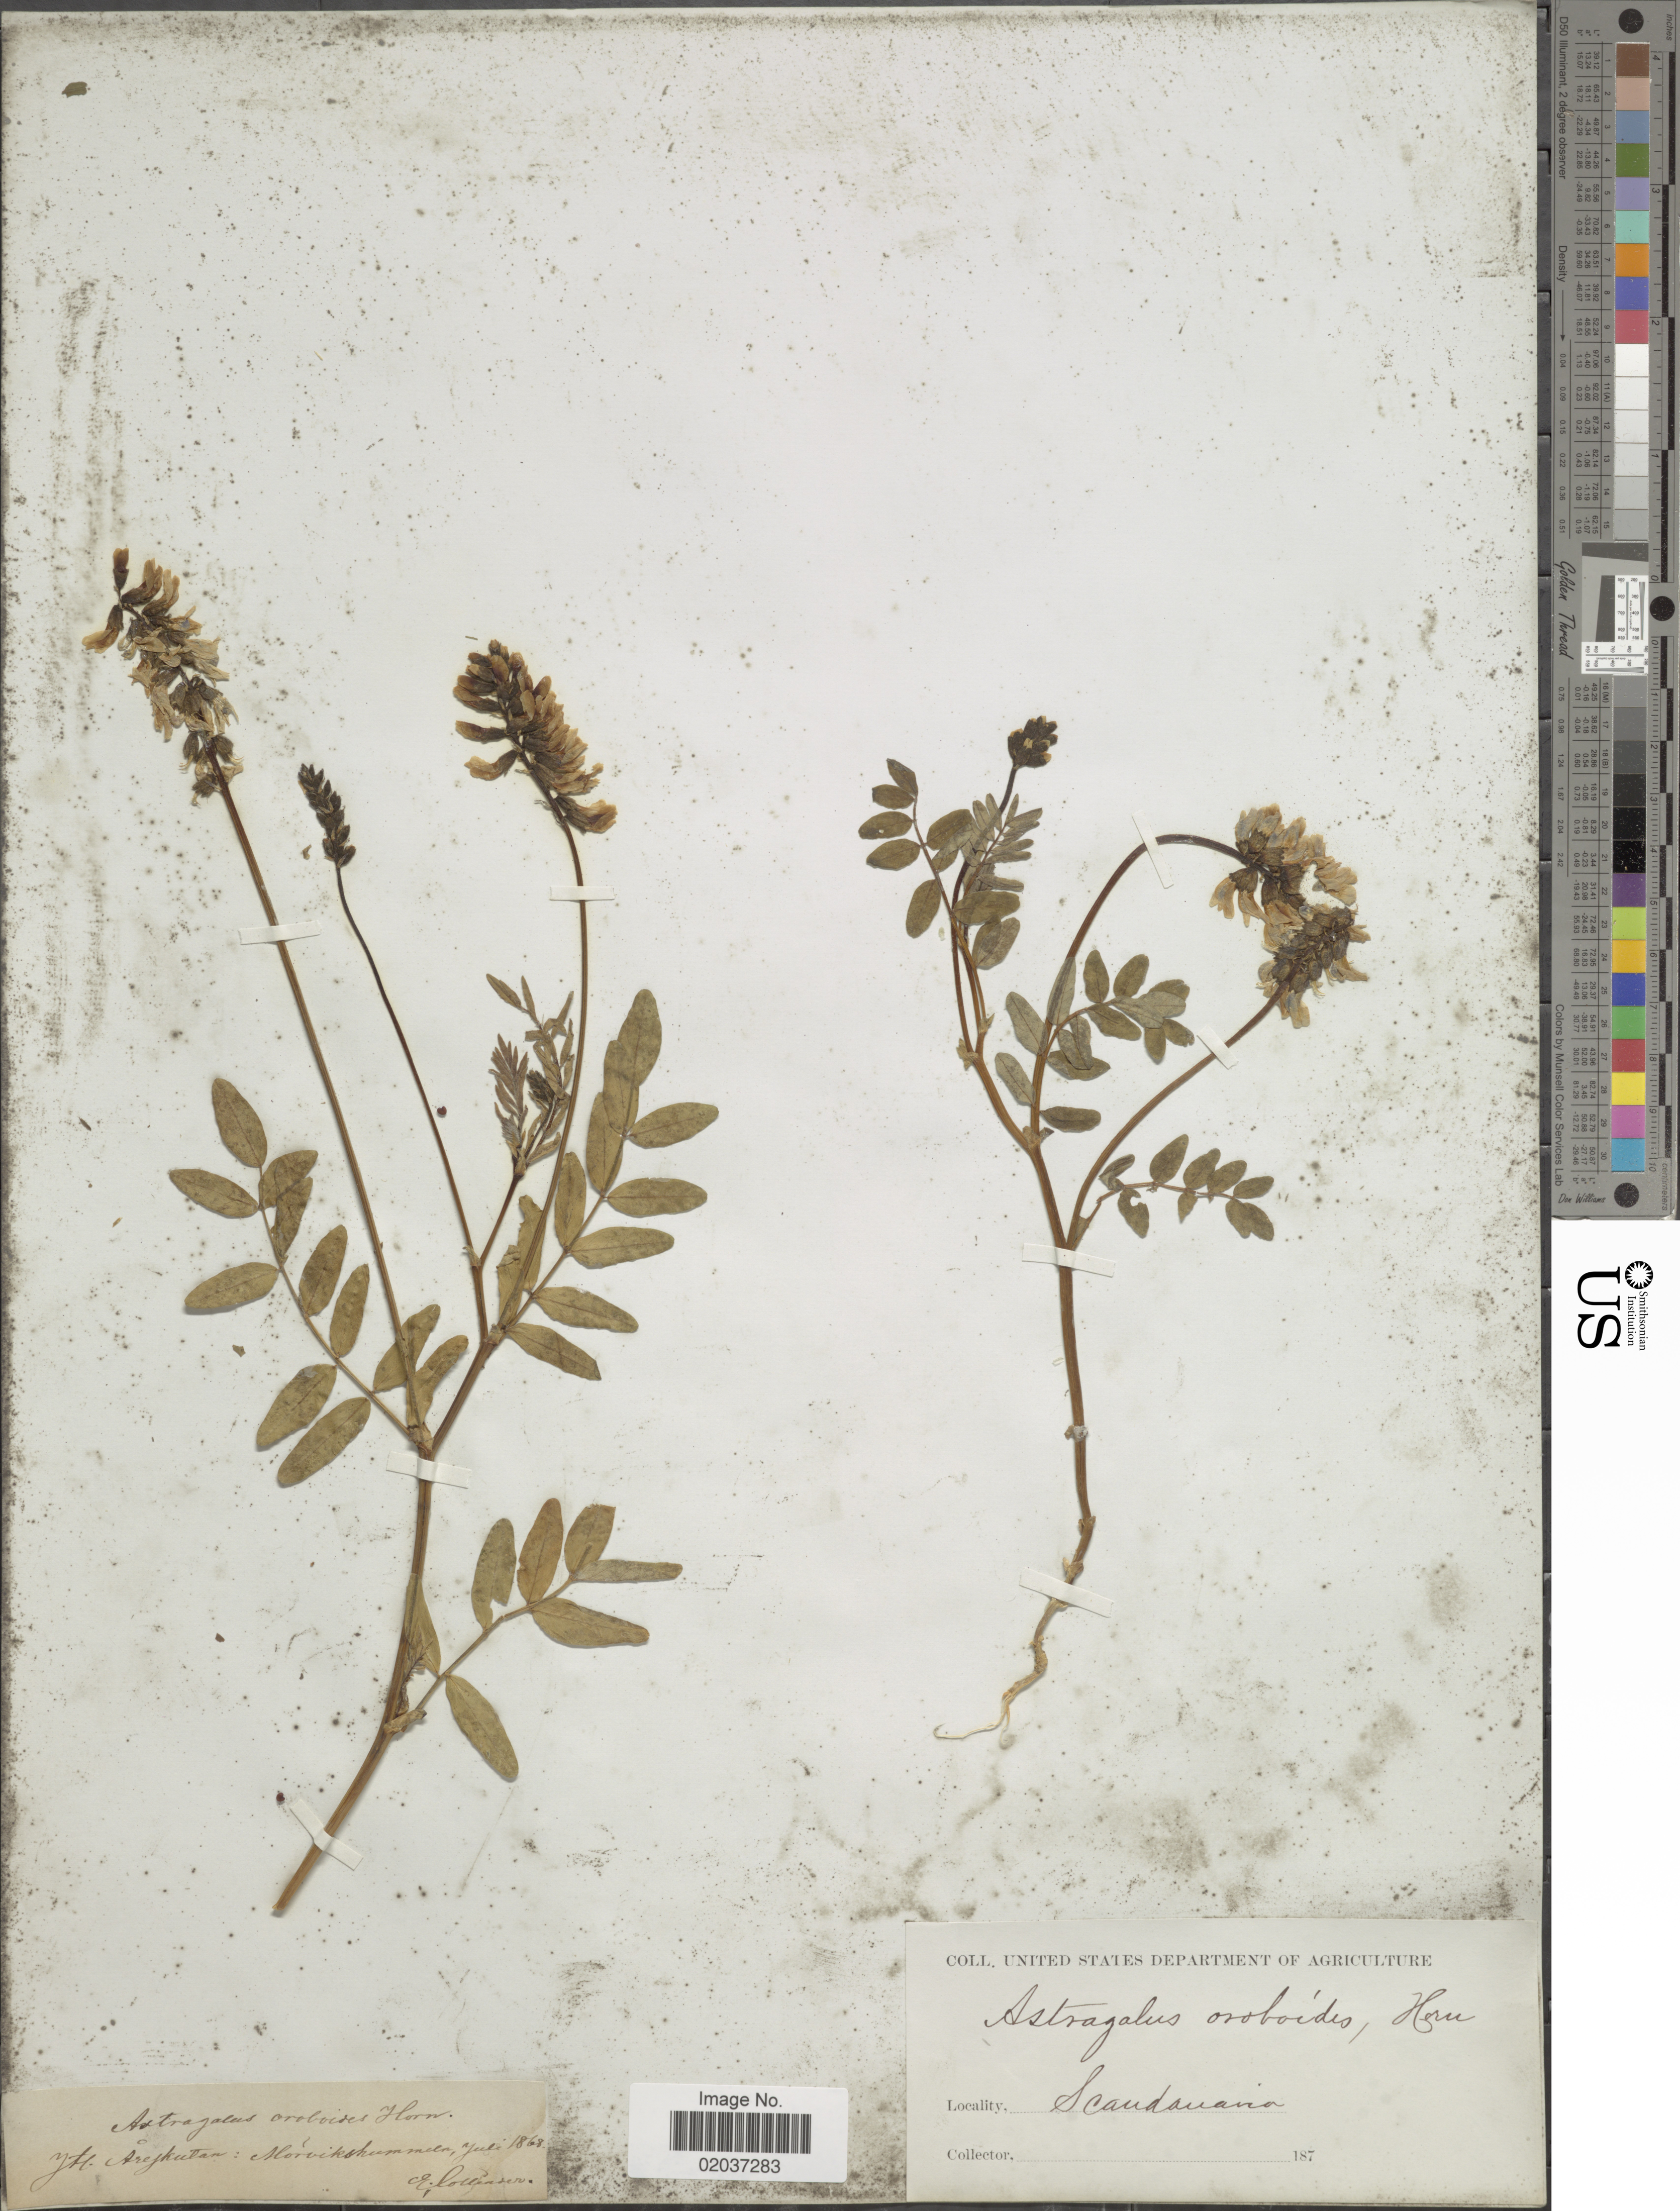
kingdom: Plantae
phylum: Tracheophyta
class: Magnoliopsida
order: Fabales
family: Fabaceae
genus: Astragalus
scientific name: Astragalus oroboides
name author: Hornem.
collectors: E. Collinder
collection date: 1868-07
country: Sweden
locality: Jtl. Åreskutan: Morvikshummeln.